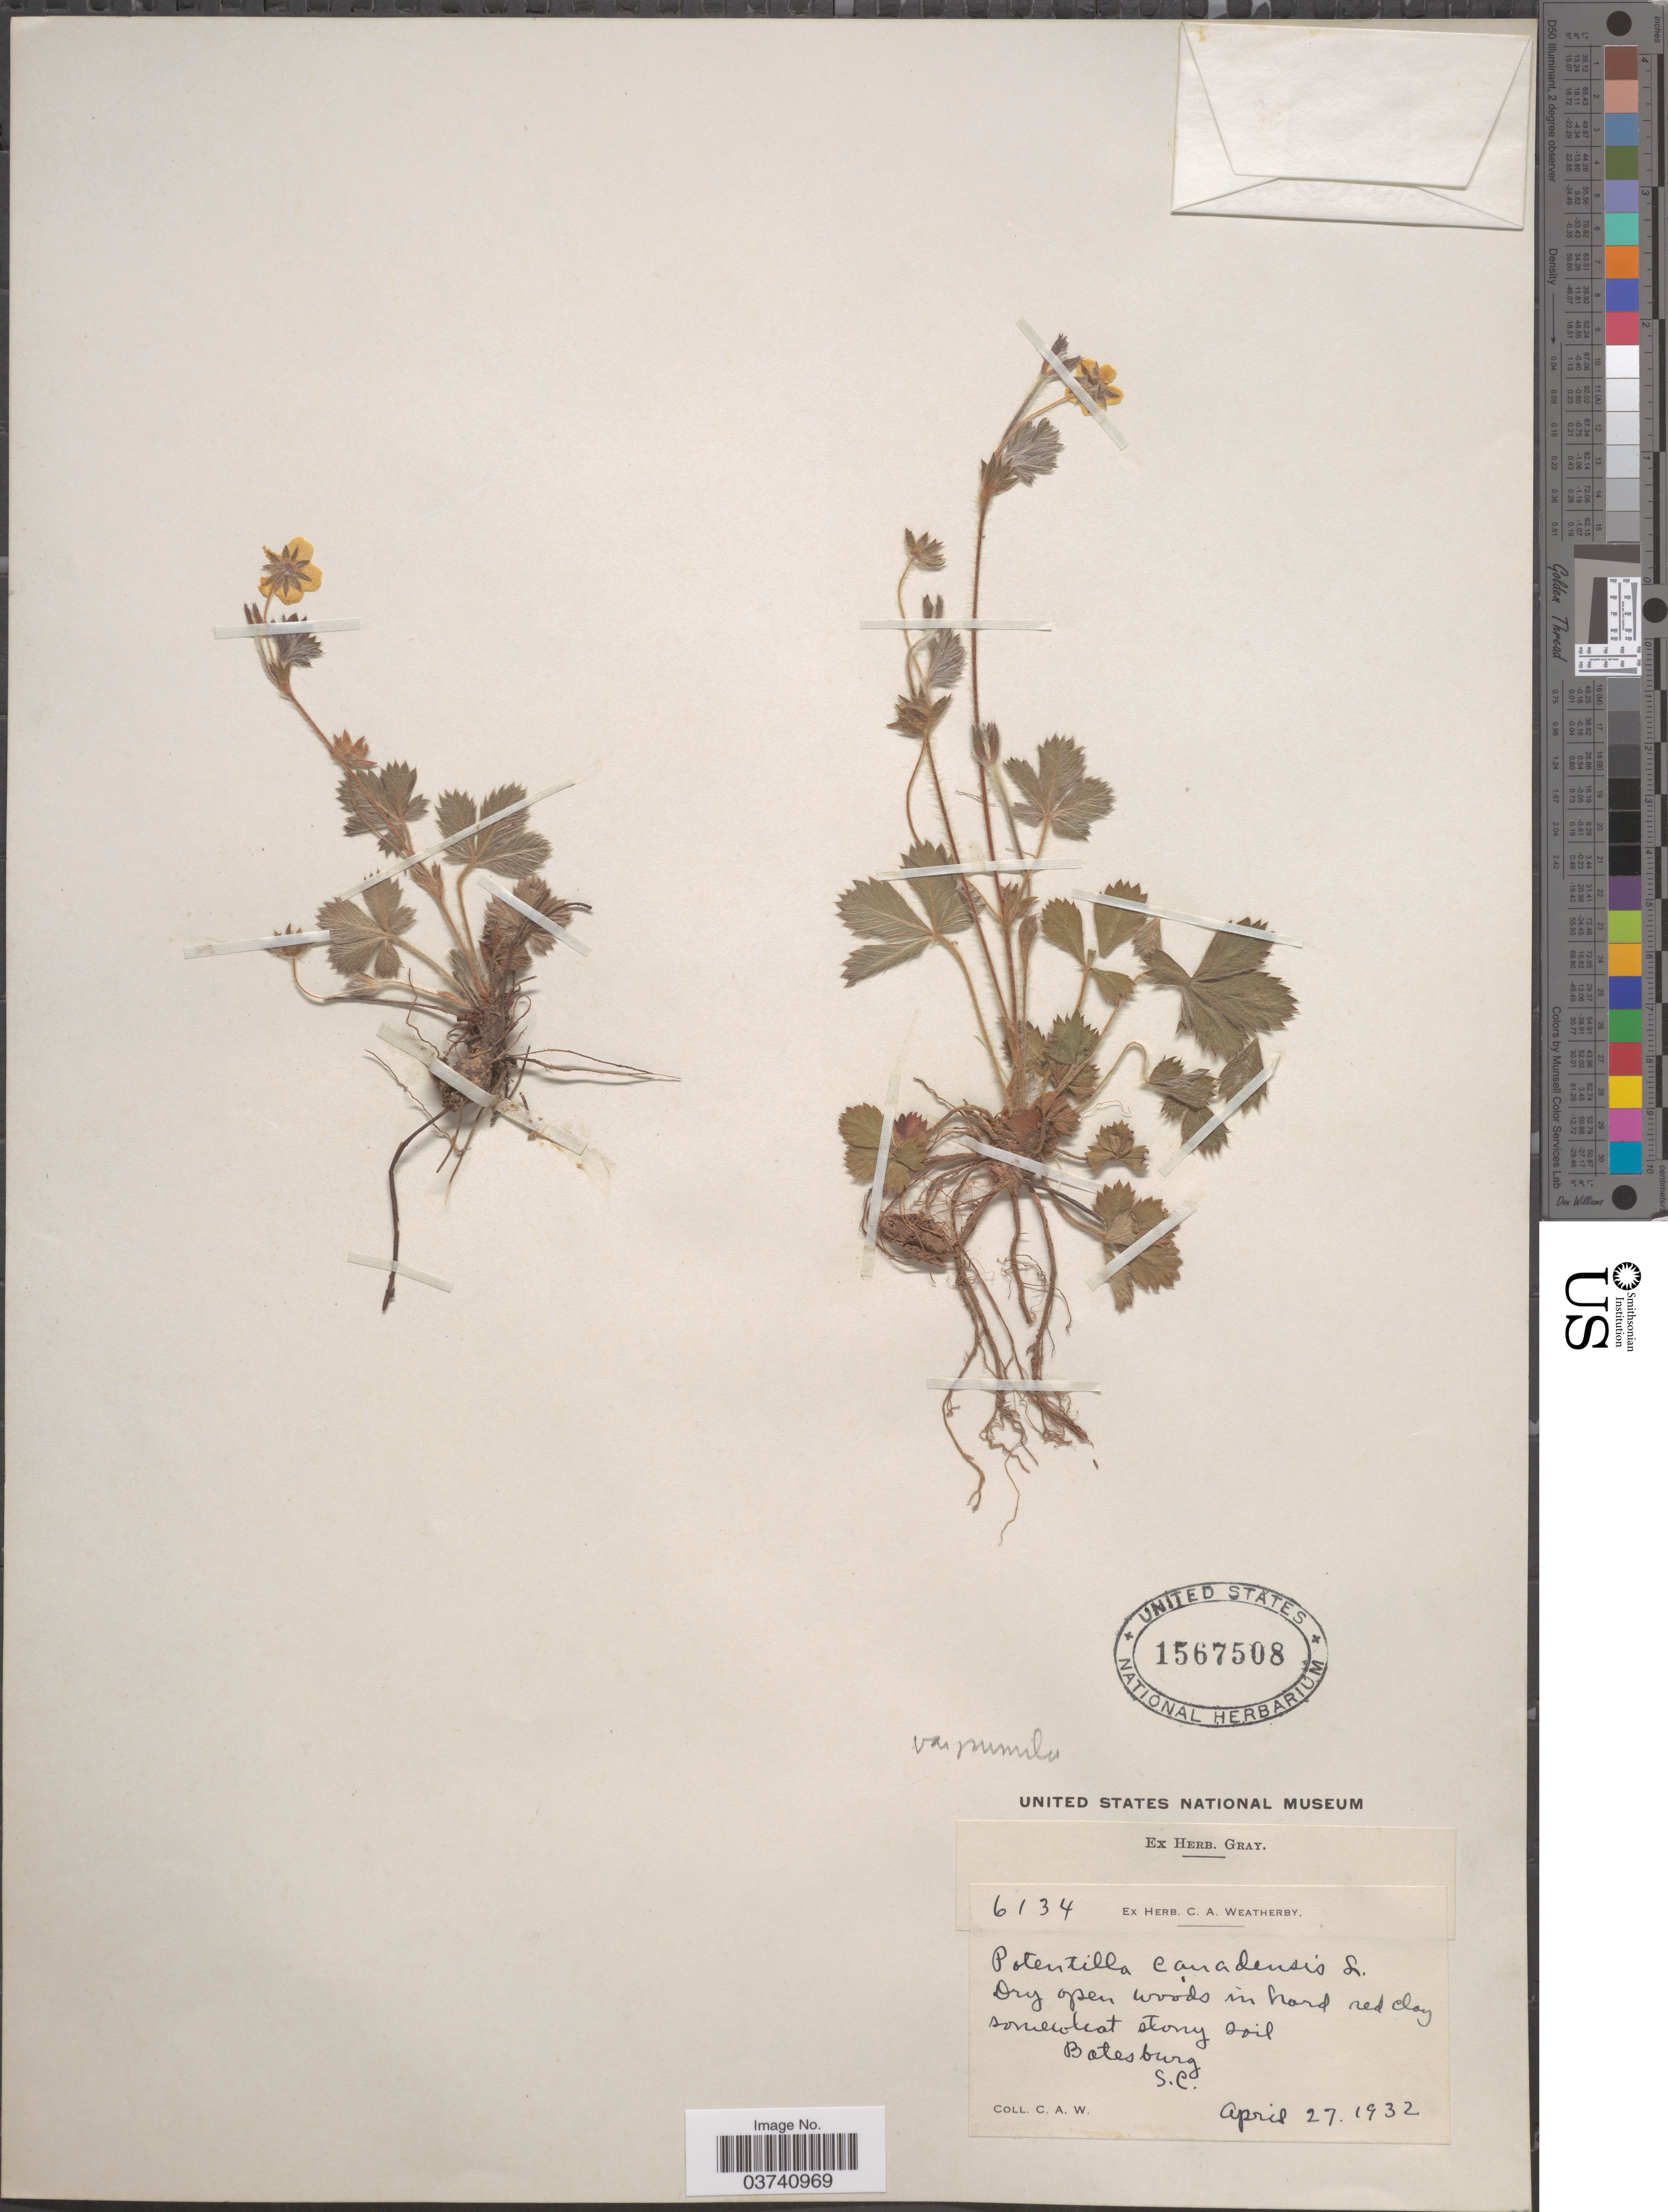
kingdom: Plantae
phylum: Tracheophyta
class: Magnoliopsida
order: Rosales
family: Rosaceae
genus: Potentilla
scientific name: Potentilla canadensis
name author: L.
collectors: C. A. Weatherby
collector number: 6134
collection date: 1932-04-27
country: United States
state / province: South Carolina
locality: Batesburg.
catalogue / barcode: US 1567508